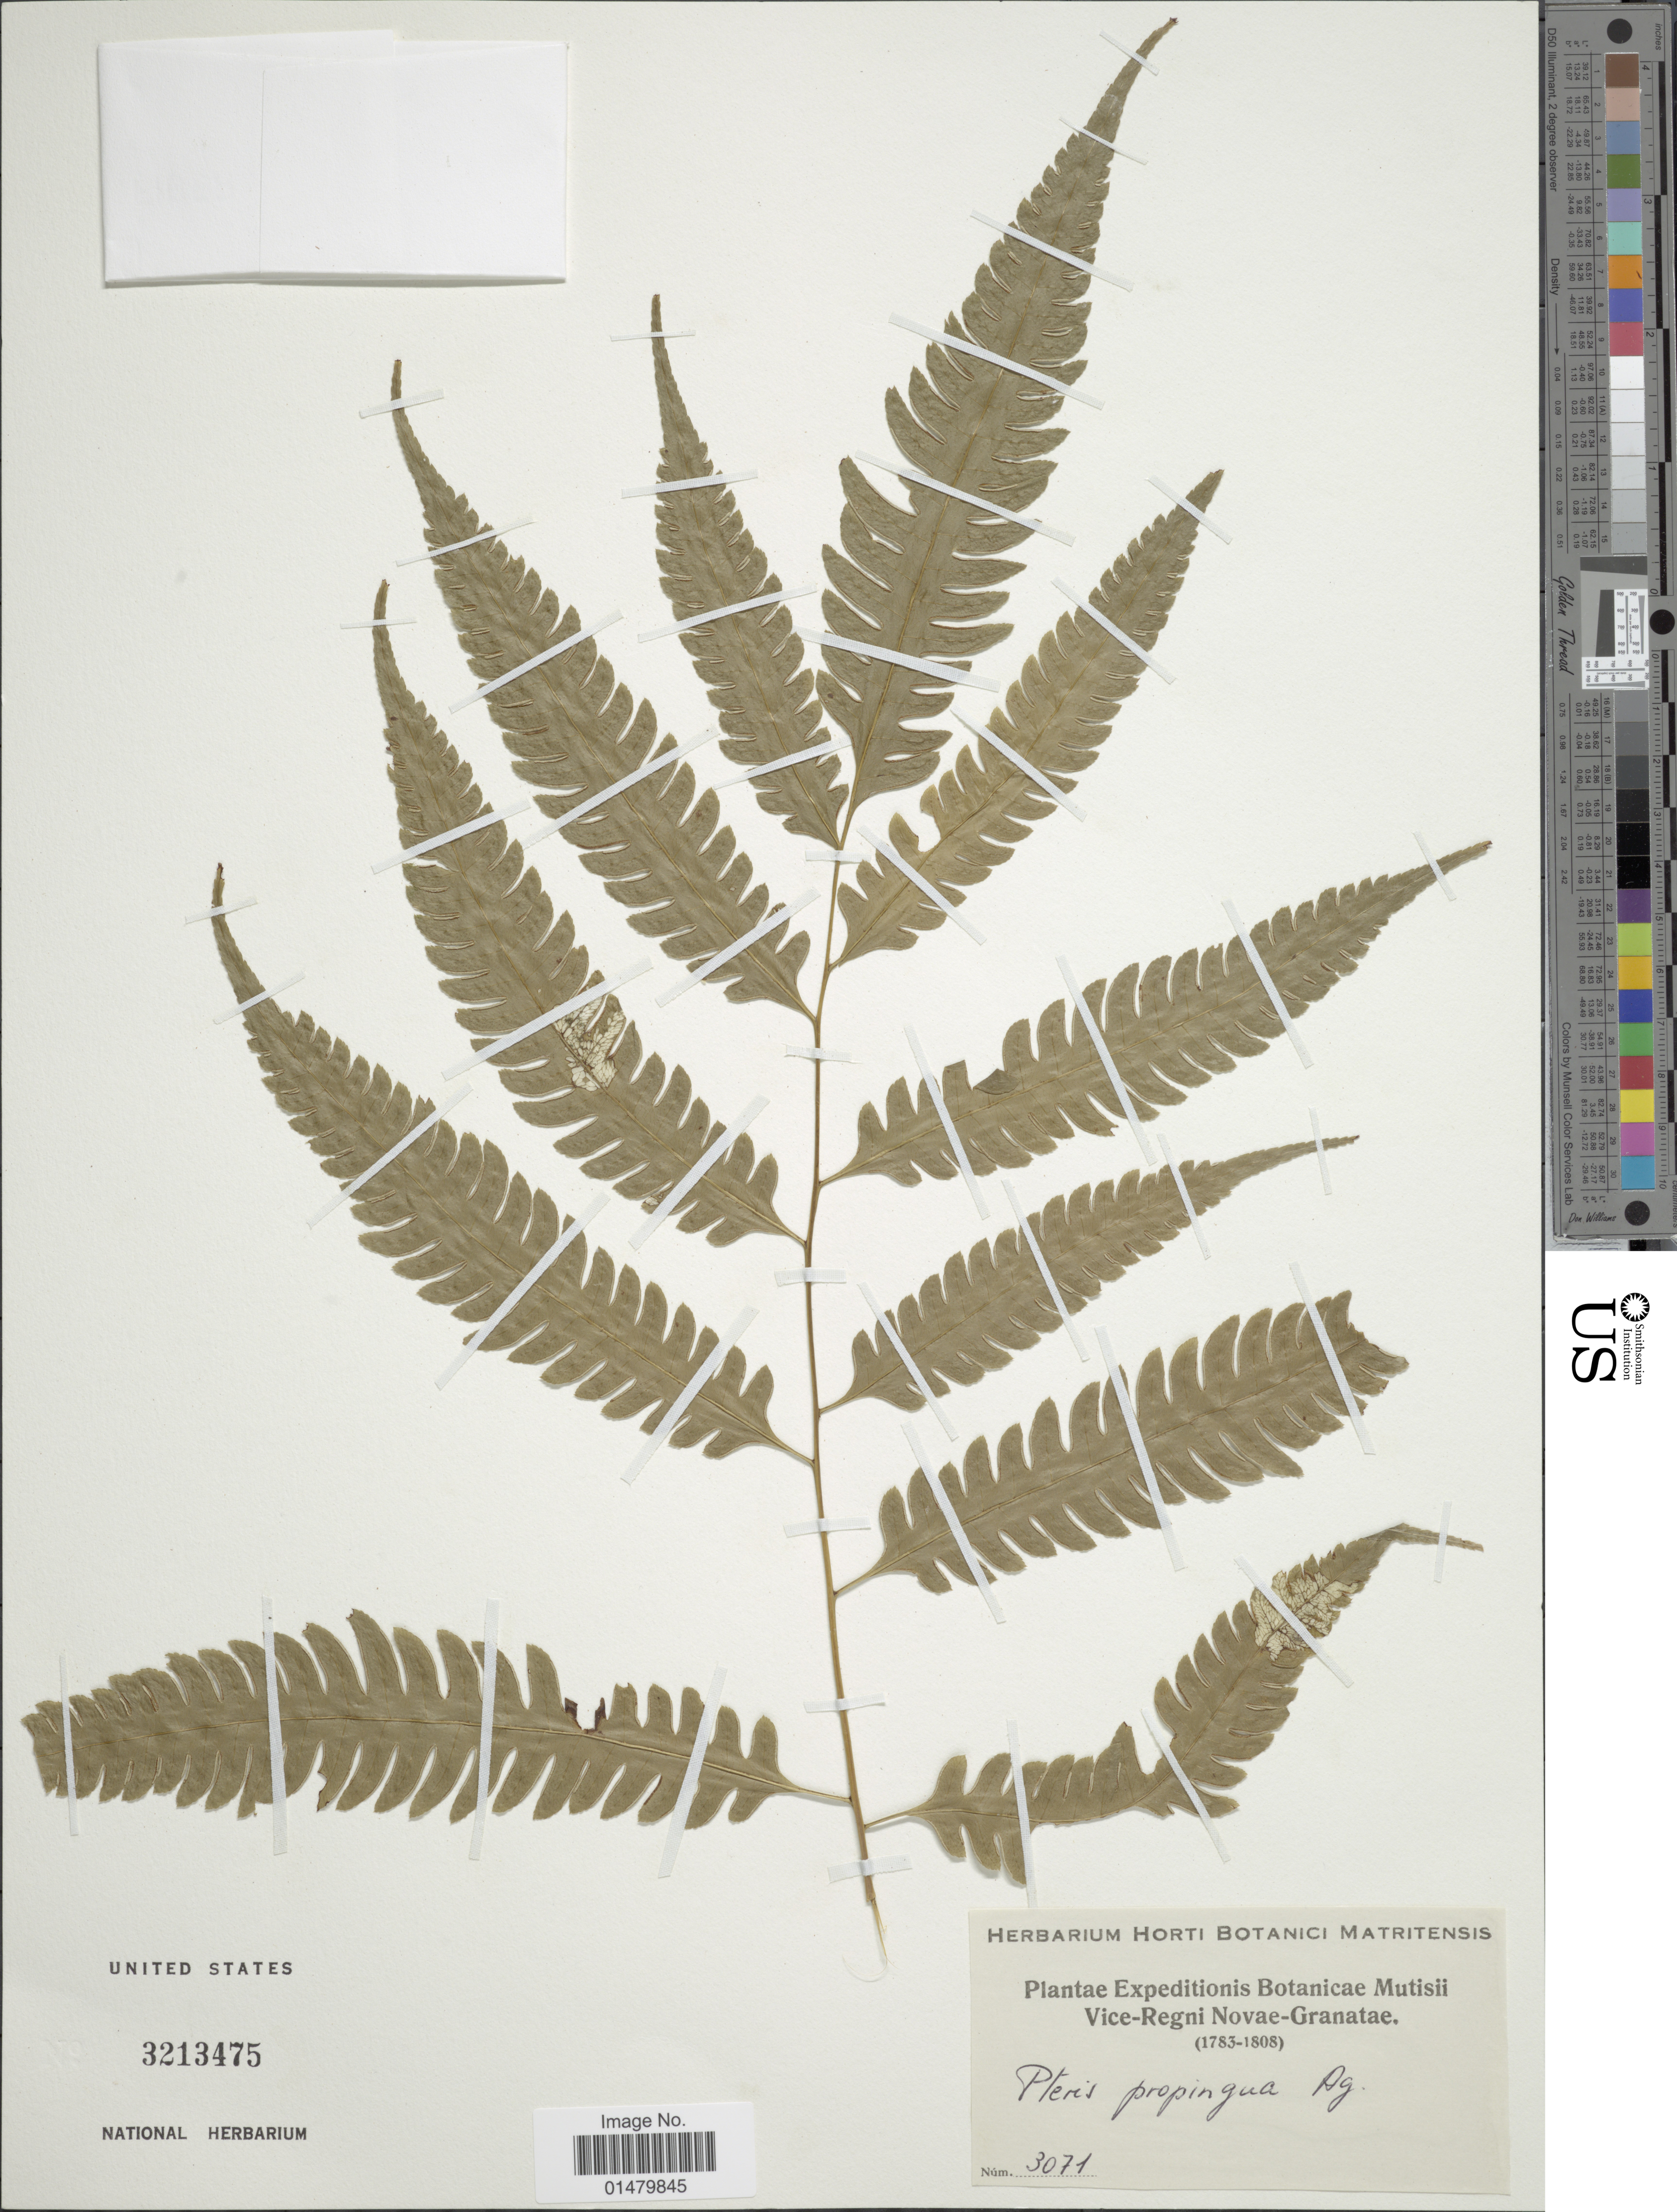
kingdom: Plantae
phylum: Tracheophyta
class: Polypodiopsida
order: Polypodiales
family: Pteridaceae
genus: Pteris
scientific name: Pteris propinqua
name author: J. Agardh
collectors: Herbarium Horti Botanici Matritensis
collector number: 3071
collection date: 1783/1808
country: Colombia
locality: Botanicae Mutisii Vice-Regni Novae-Granatae.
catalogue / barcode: US 3213475